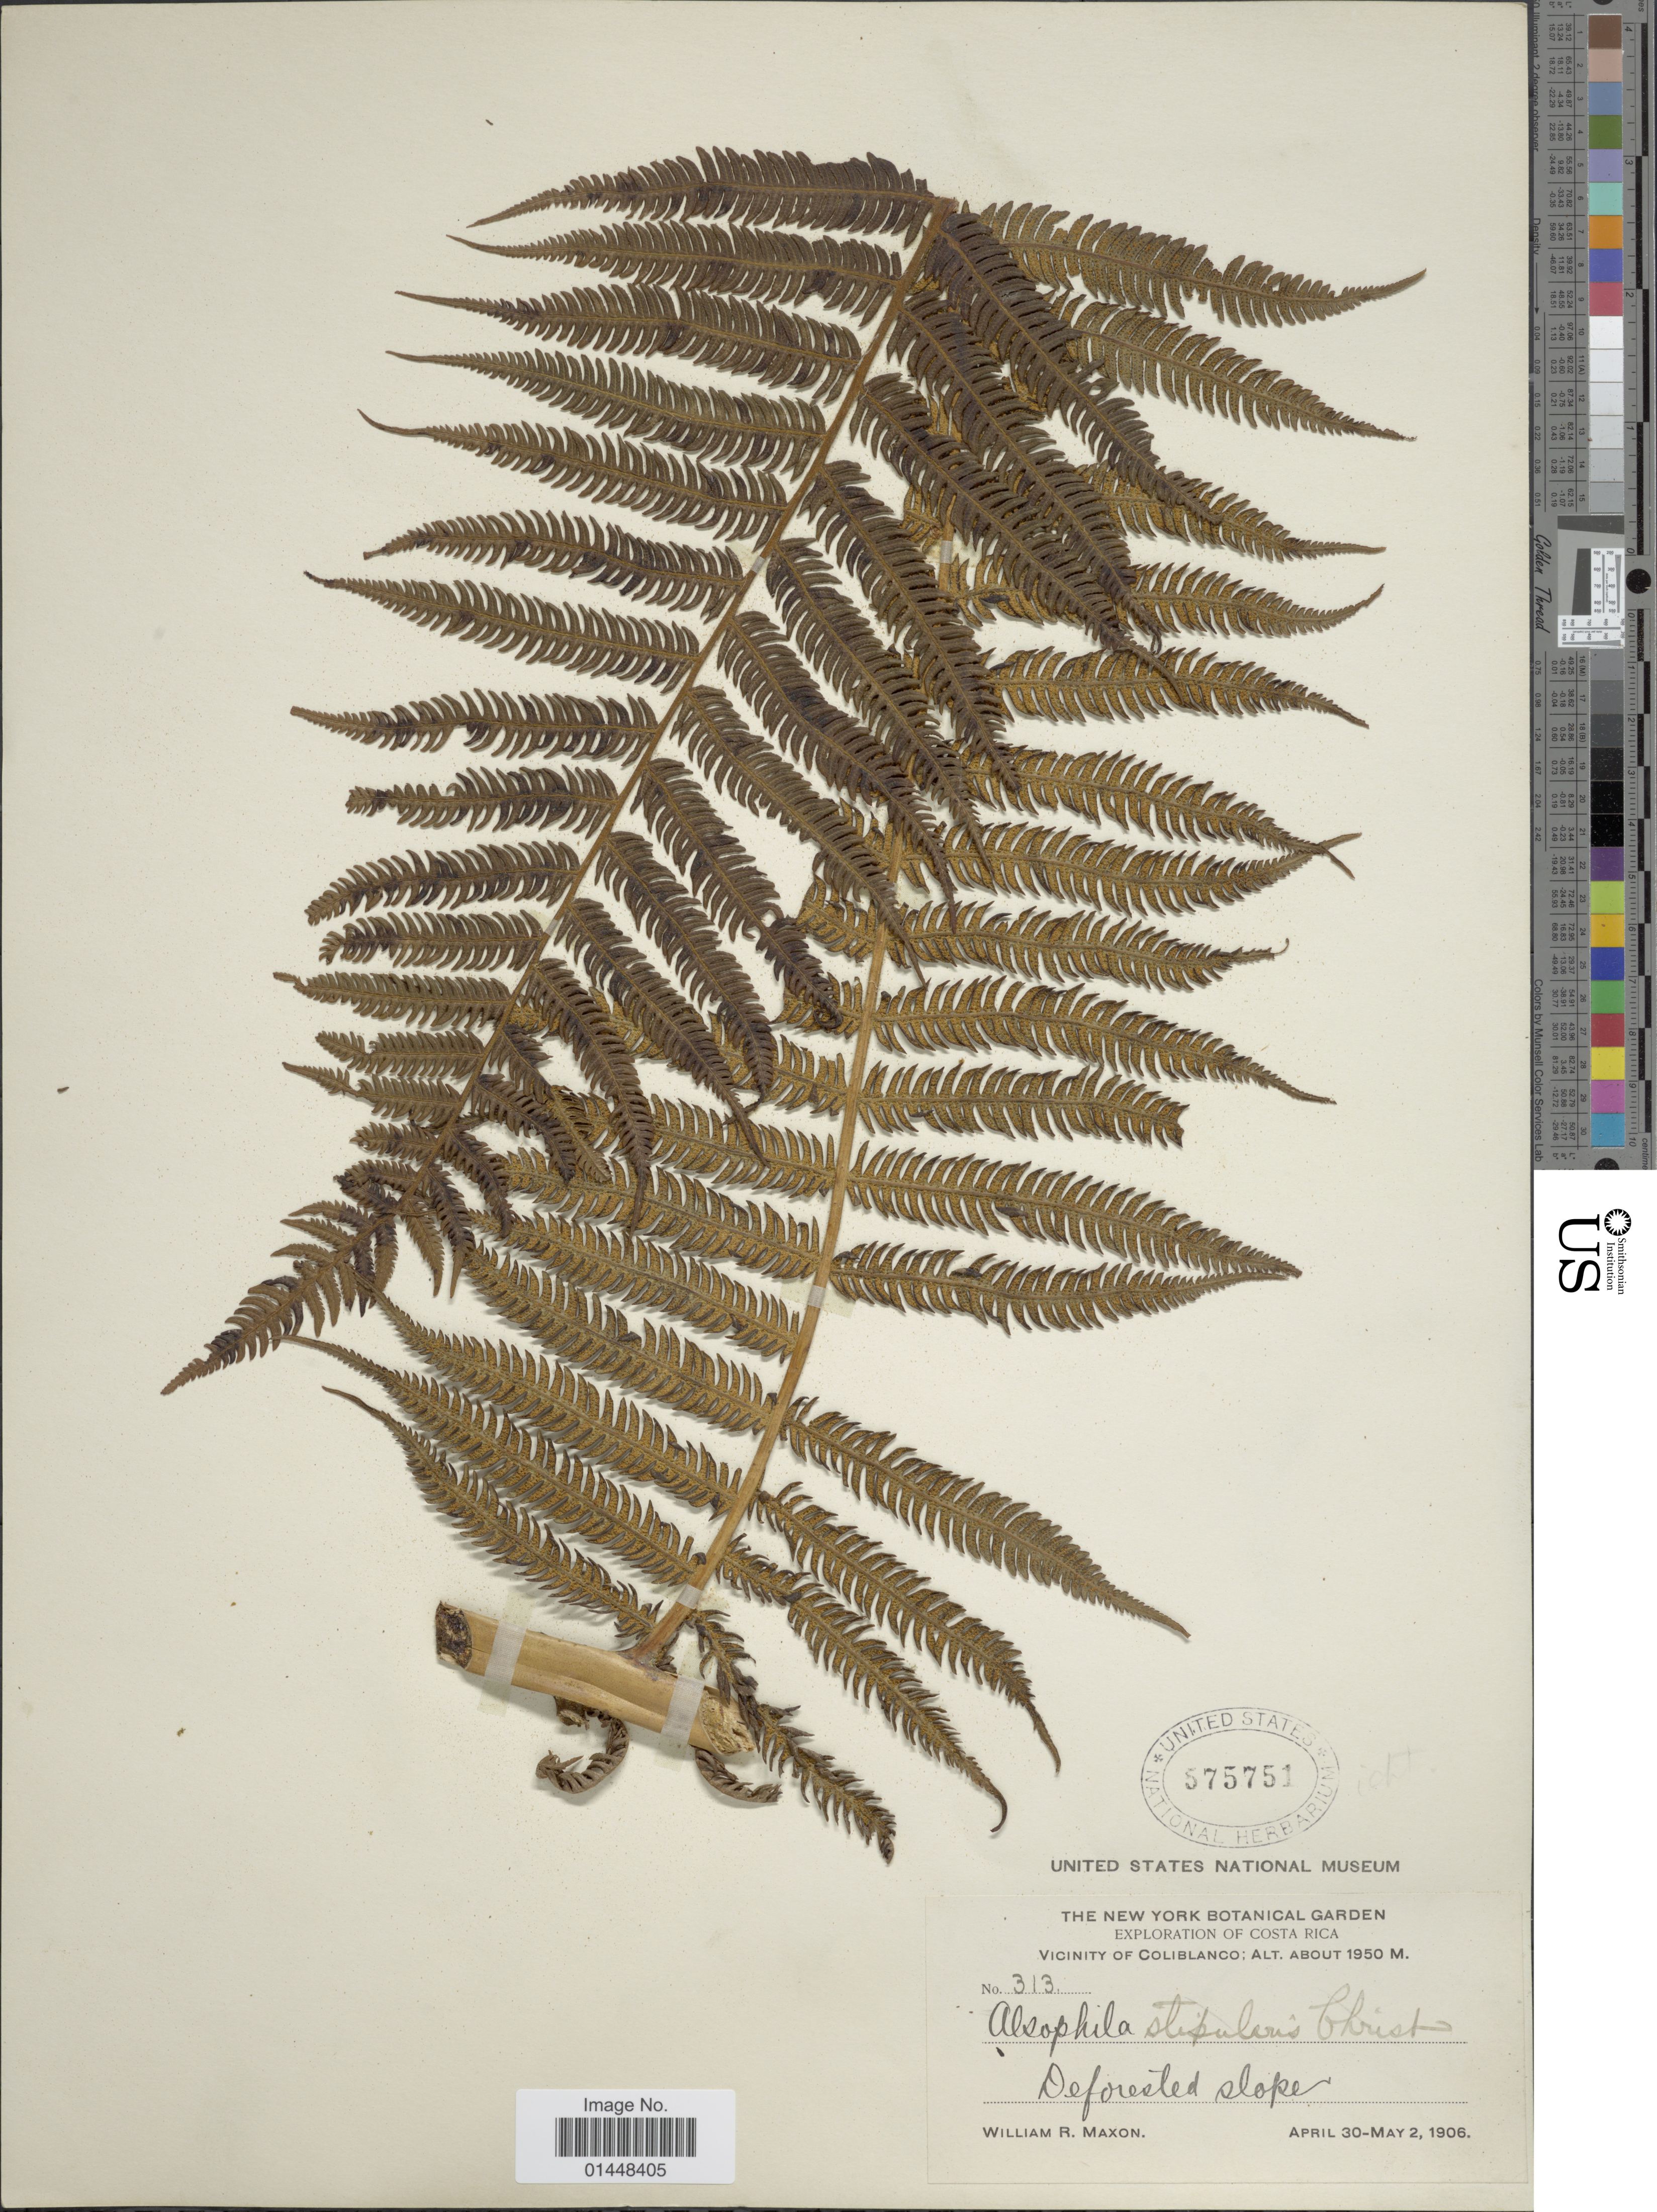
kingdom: Plantae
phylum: Tracheophyta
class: Polypodiopsida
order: Cyatheales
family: Cyatheaceae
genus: Cyathea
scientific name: Cyathea bicrenata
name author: Liebm.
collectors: W. R. Maxon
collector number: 313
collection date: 1906-04-30/1906-05-02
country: Costa Rica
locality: Costa Rica, Vicinity of Coliblanco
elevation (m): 1950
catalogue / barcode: US 575751